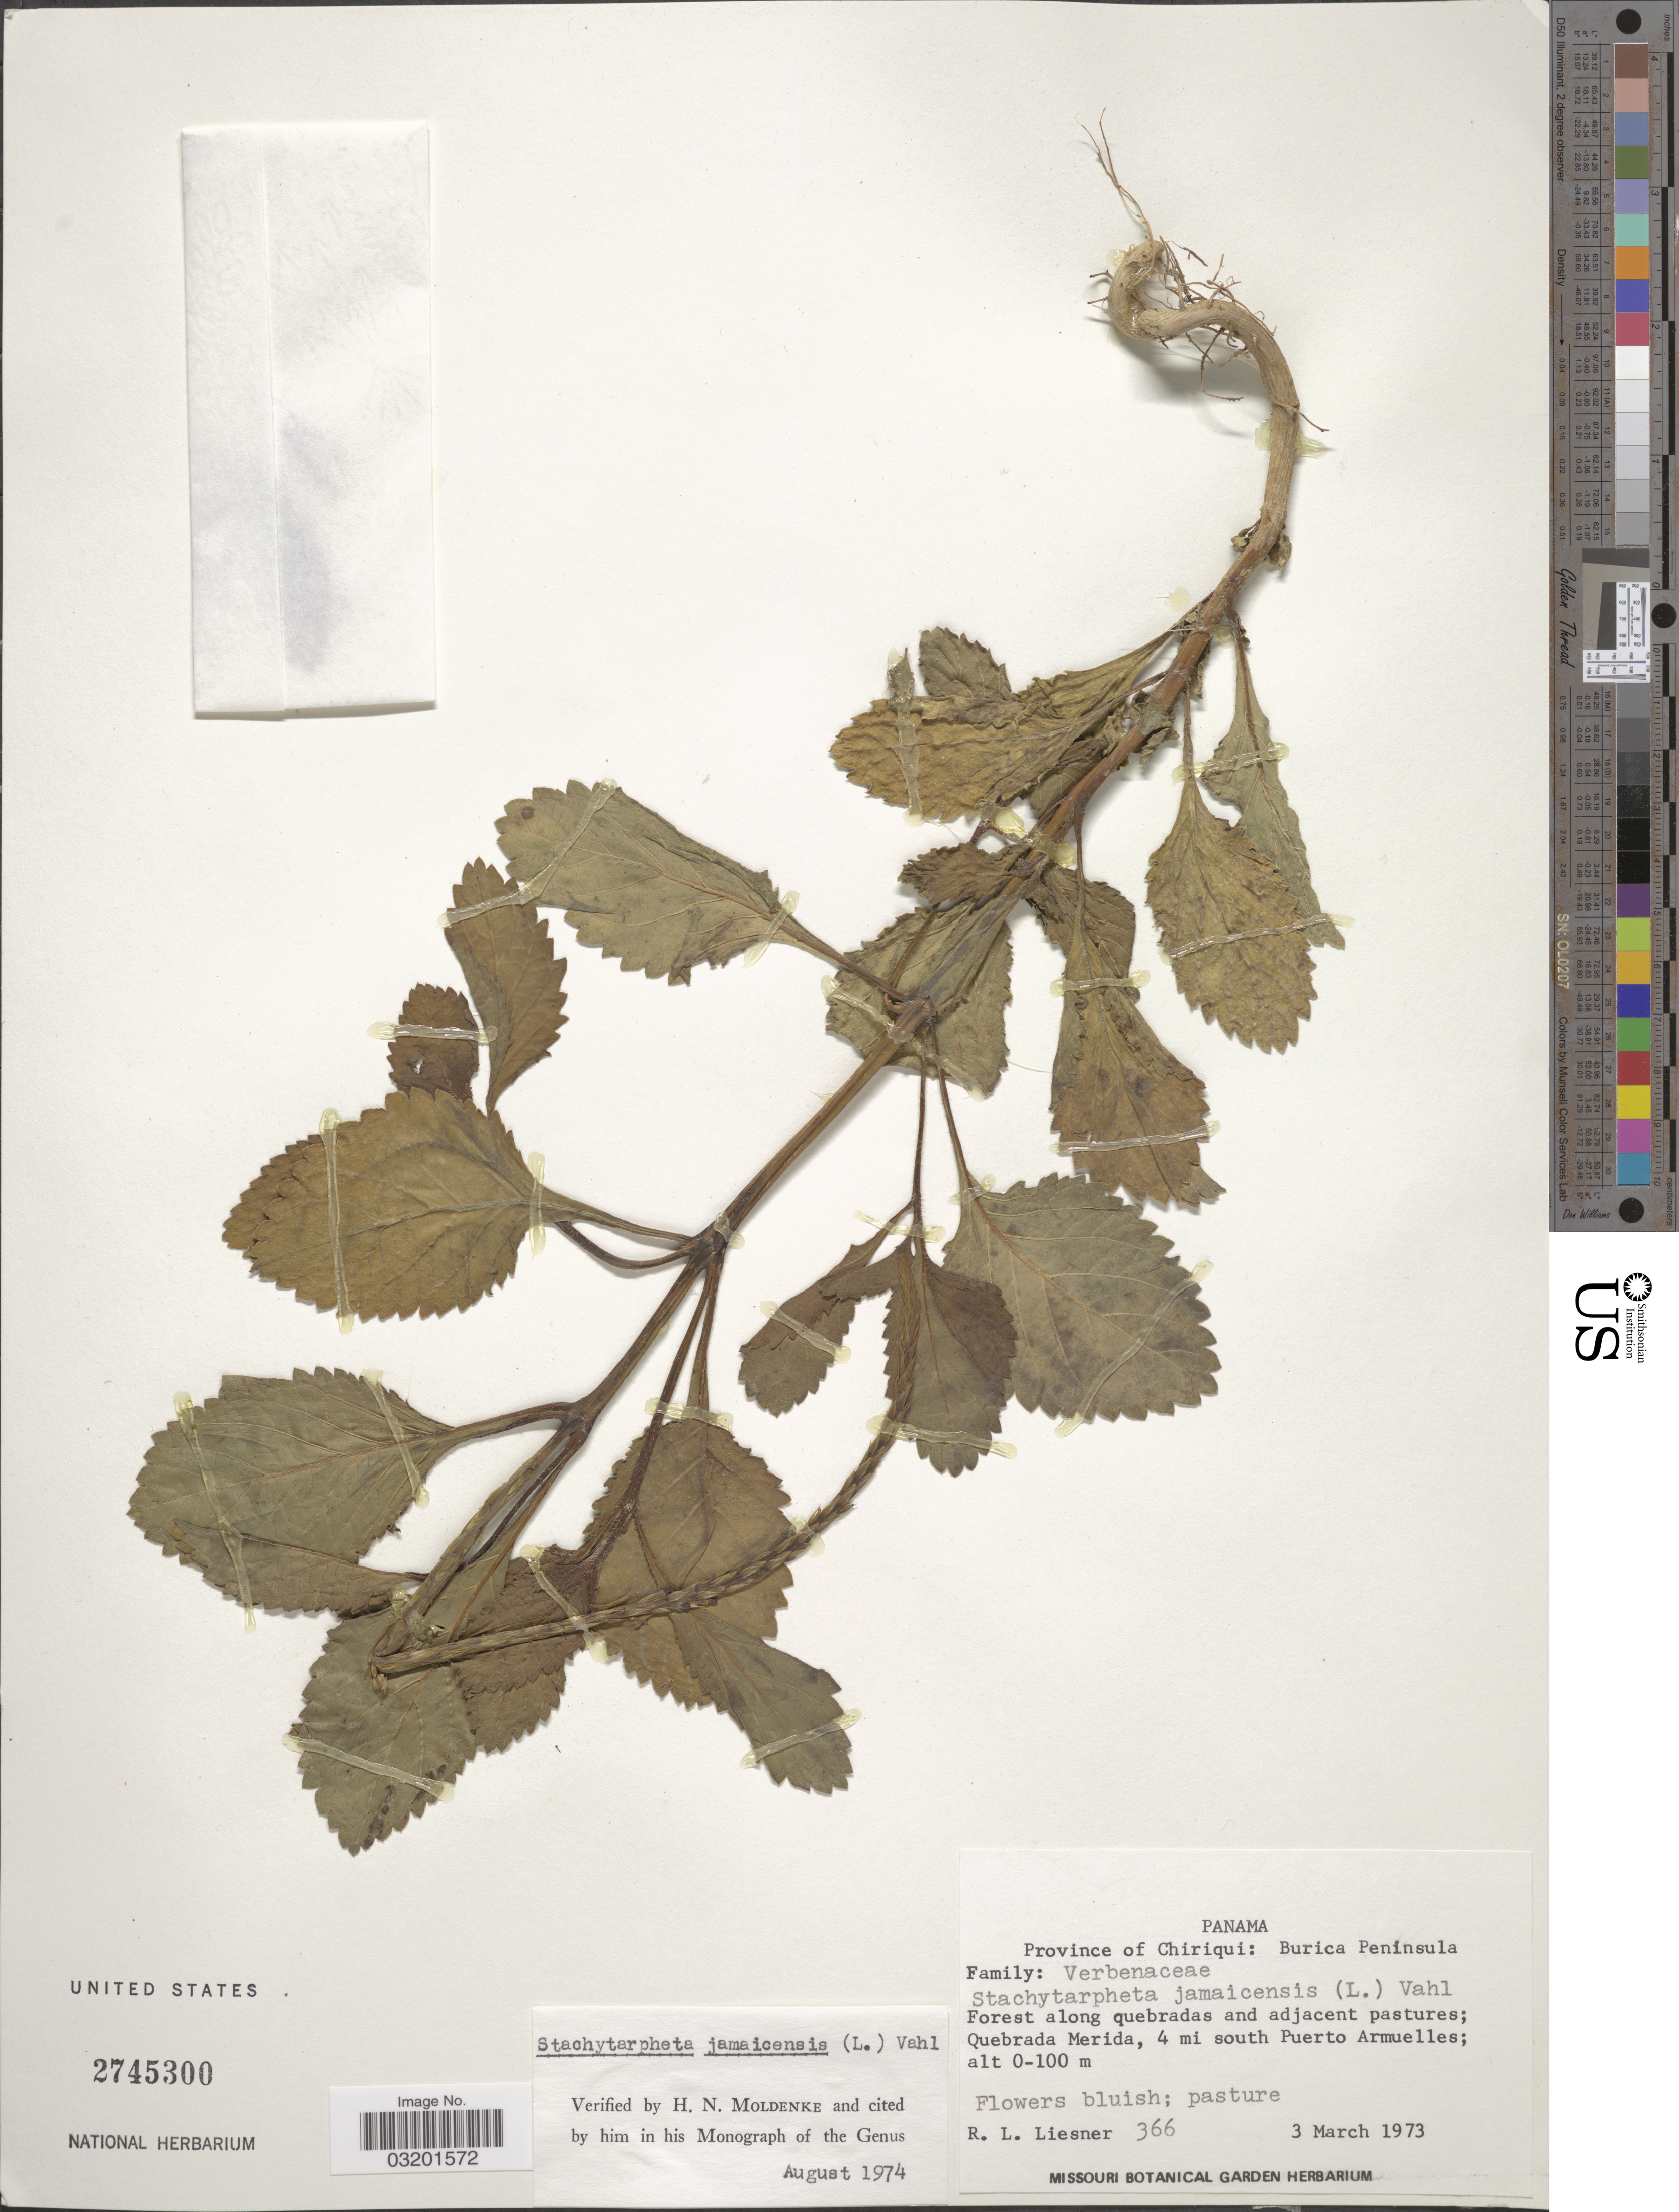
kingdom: Plantae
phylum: Tracheophyta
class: Magnoliopsida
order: Lamiales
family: Verbenaceae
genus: Stachytarpheta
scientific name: Stachytarpheta jamaicensis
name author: (L.) Vahl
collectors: R. L. Liesner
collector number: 366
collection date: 1973-03-03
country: Panama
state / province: Chiriqui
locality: Burica Peninsula. Forest along quebradas and adjacent pastures; Quebrada Merida, 4 mi south Puerto Armuelles.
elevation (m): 0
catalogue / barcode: US 2745300